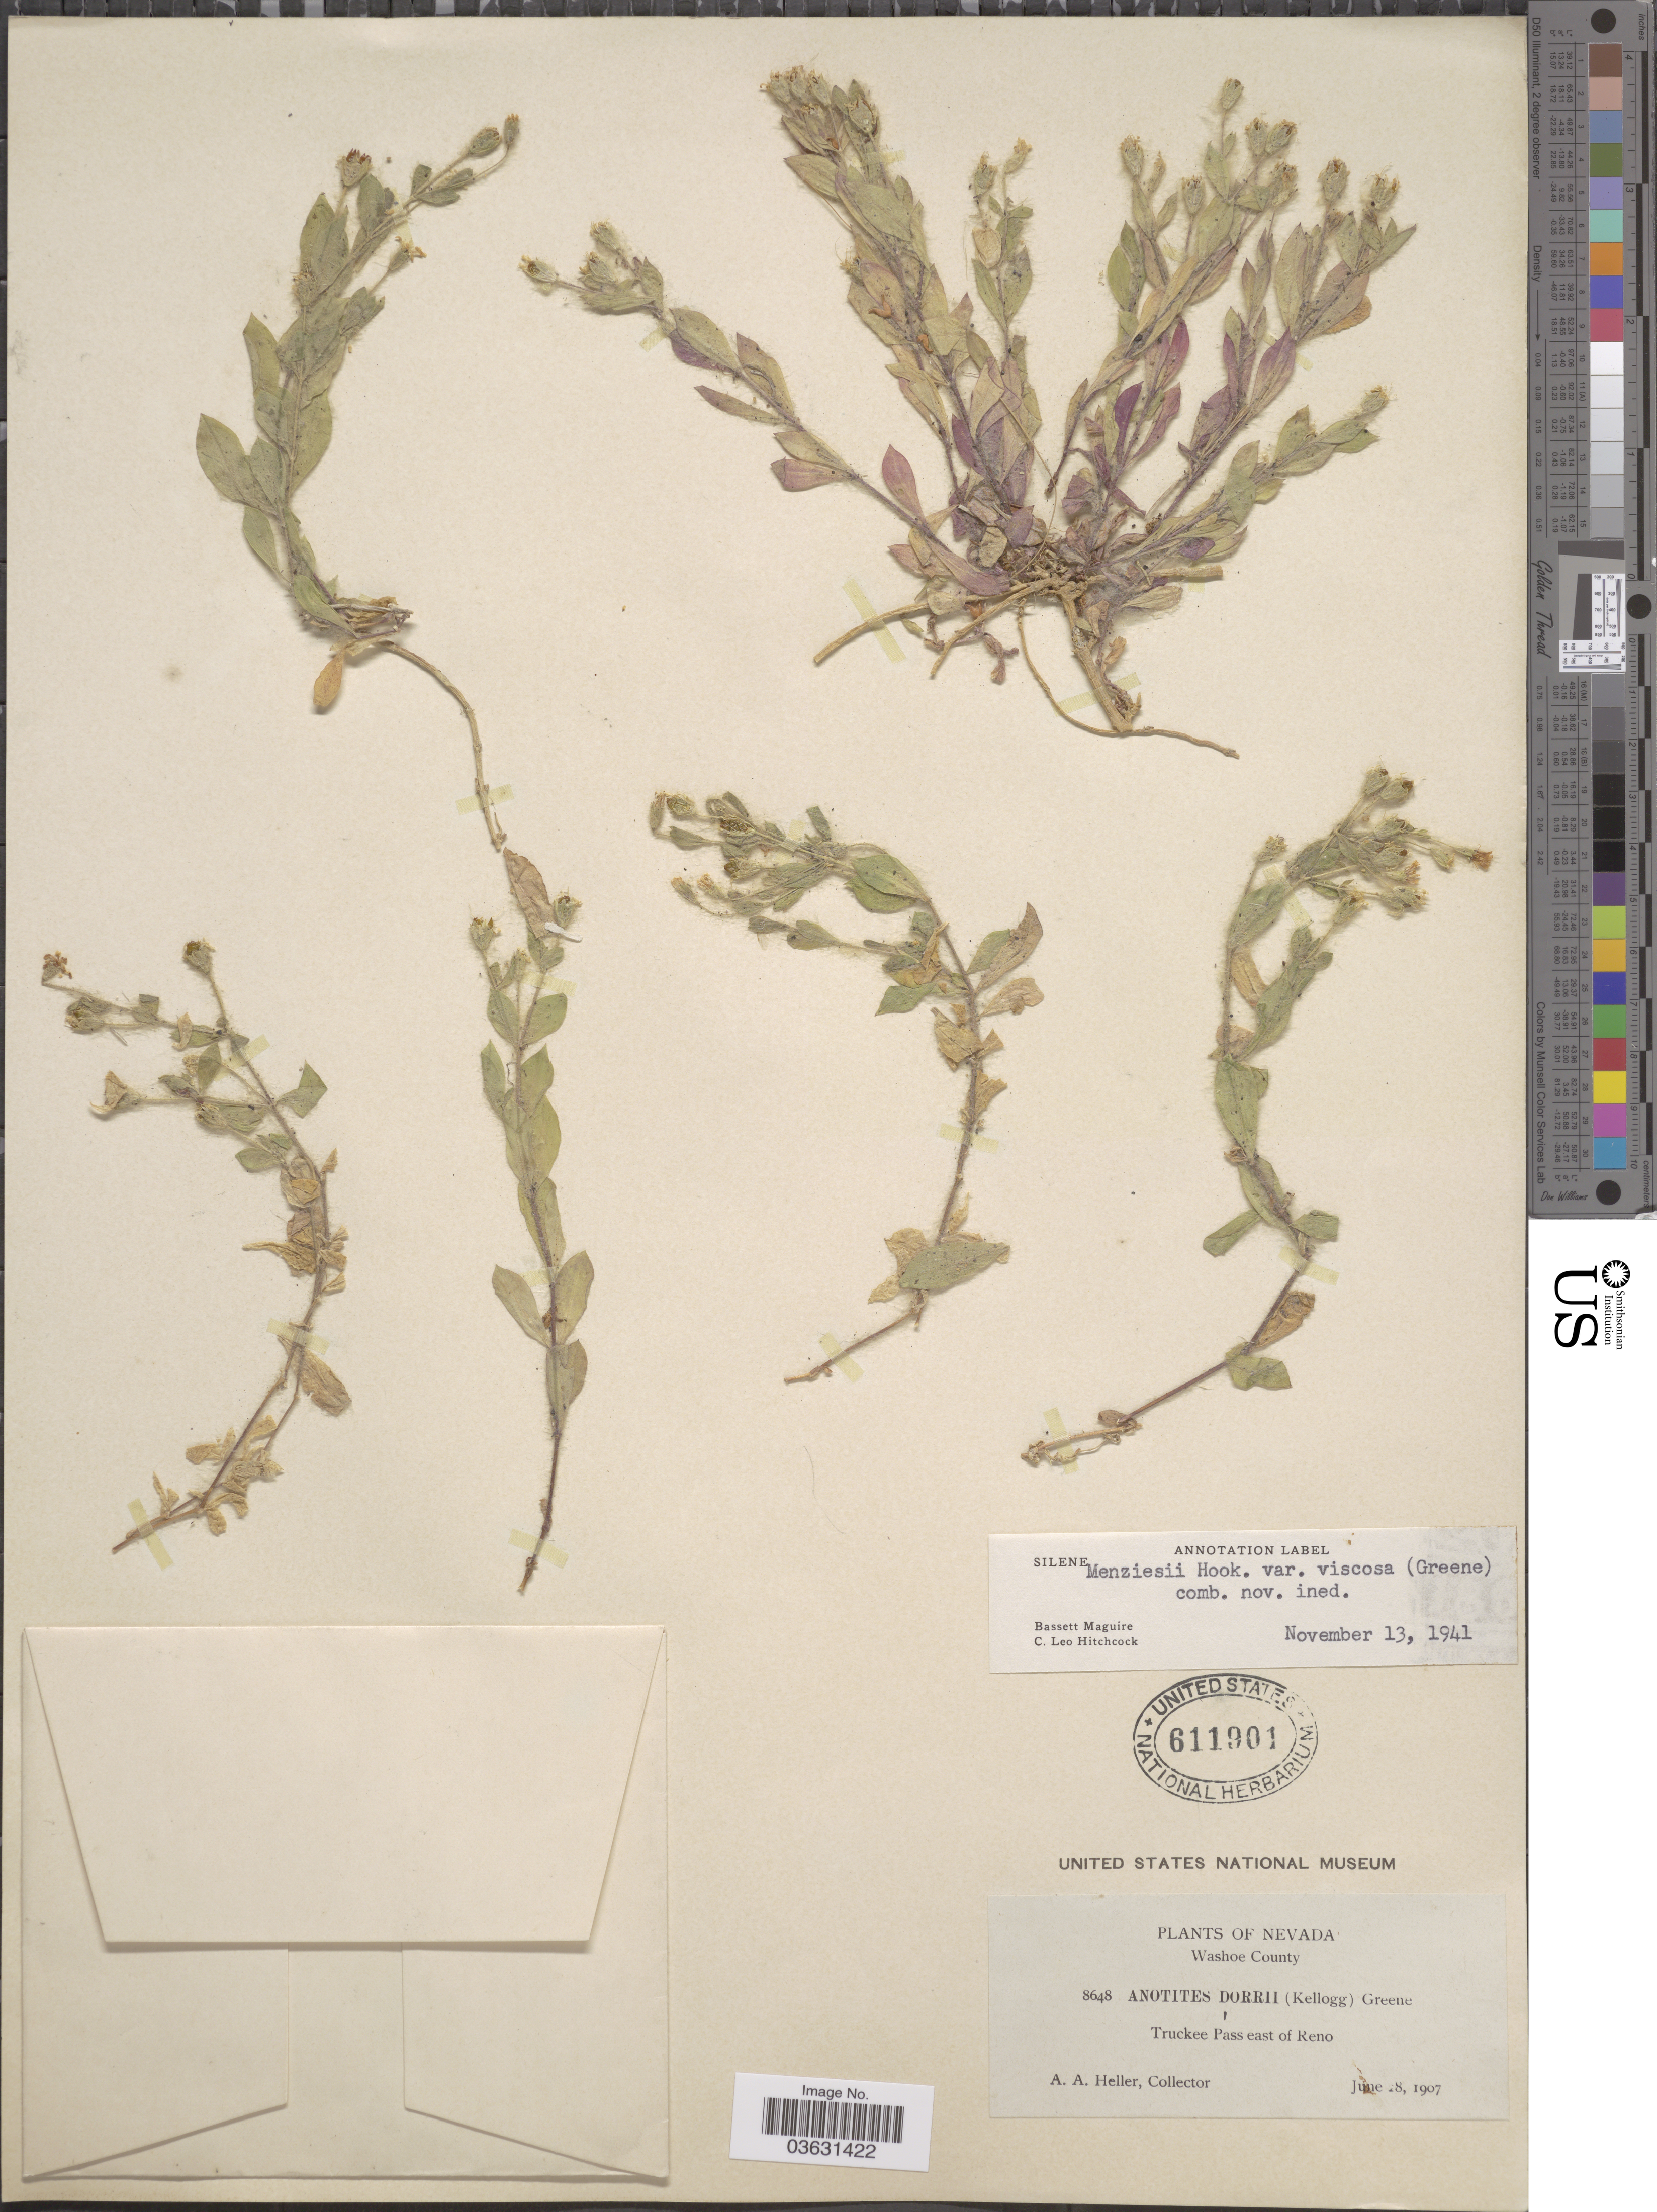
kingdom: Plantae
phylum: Tracheophyta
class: Magnoliopsida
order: Caryophyllales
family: Caryophyllaceae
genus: Silene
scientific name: Silene menziesii var. viscosa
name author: (Greene) C.L. Hitchc. & Maguire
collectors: A. A. Heller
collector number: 8648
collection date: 1907-06-28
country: United States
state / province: Nevada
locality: Washoe County. Truckee Pass east of Reno.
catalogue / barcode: US 611901